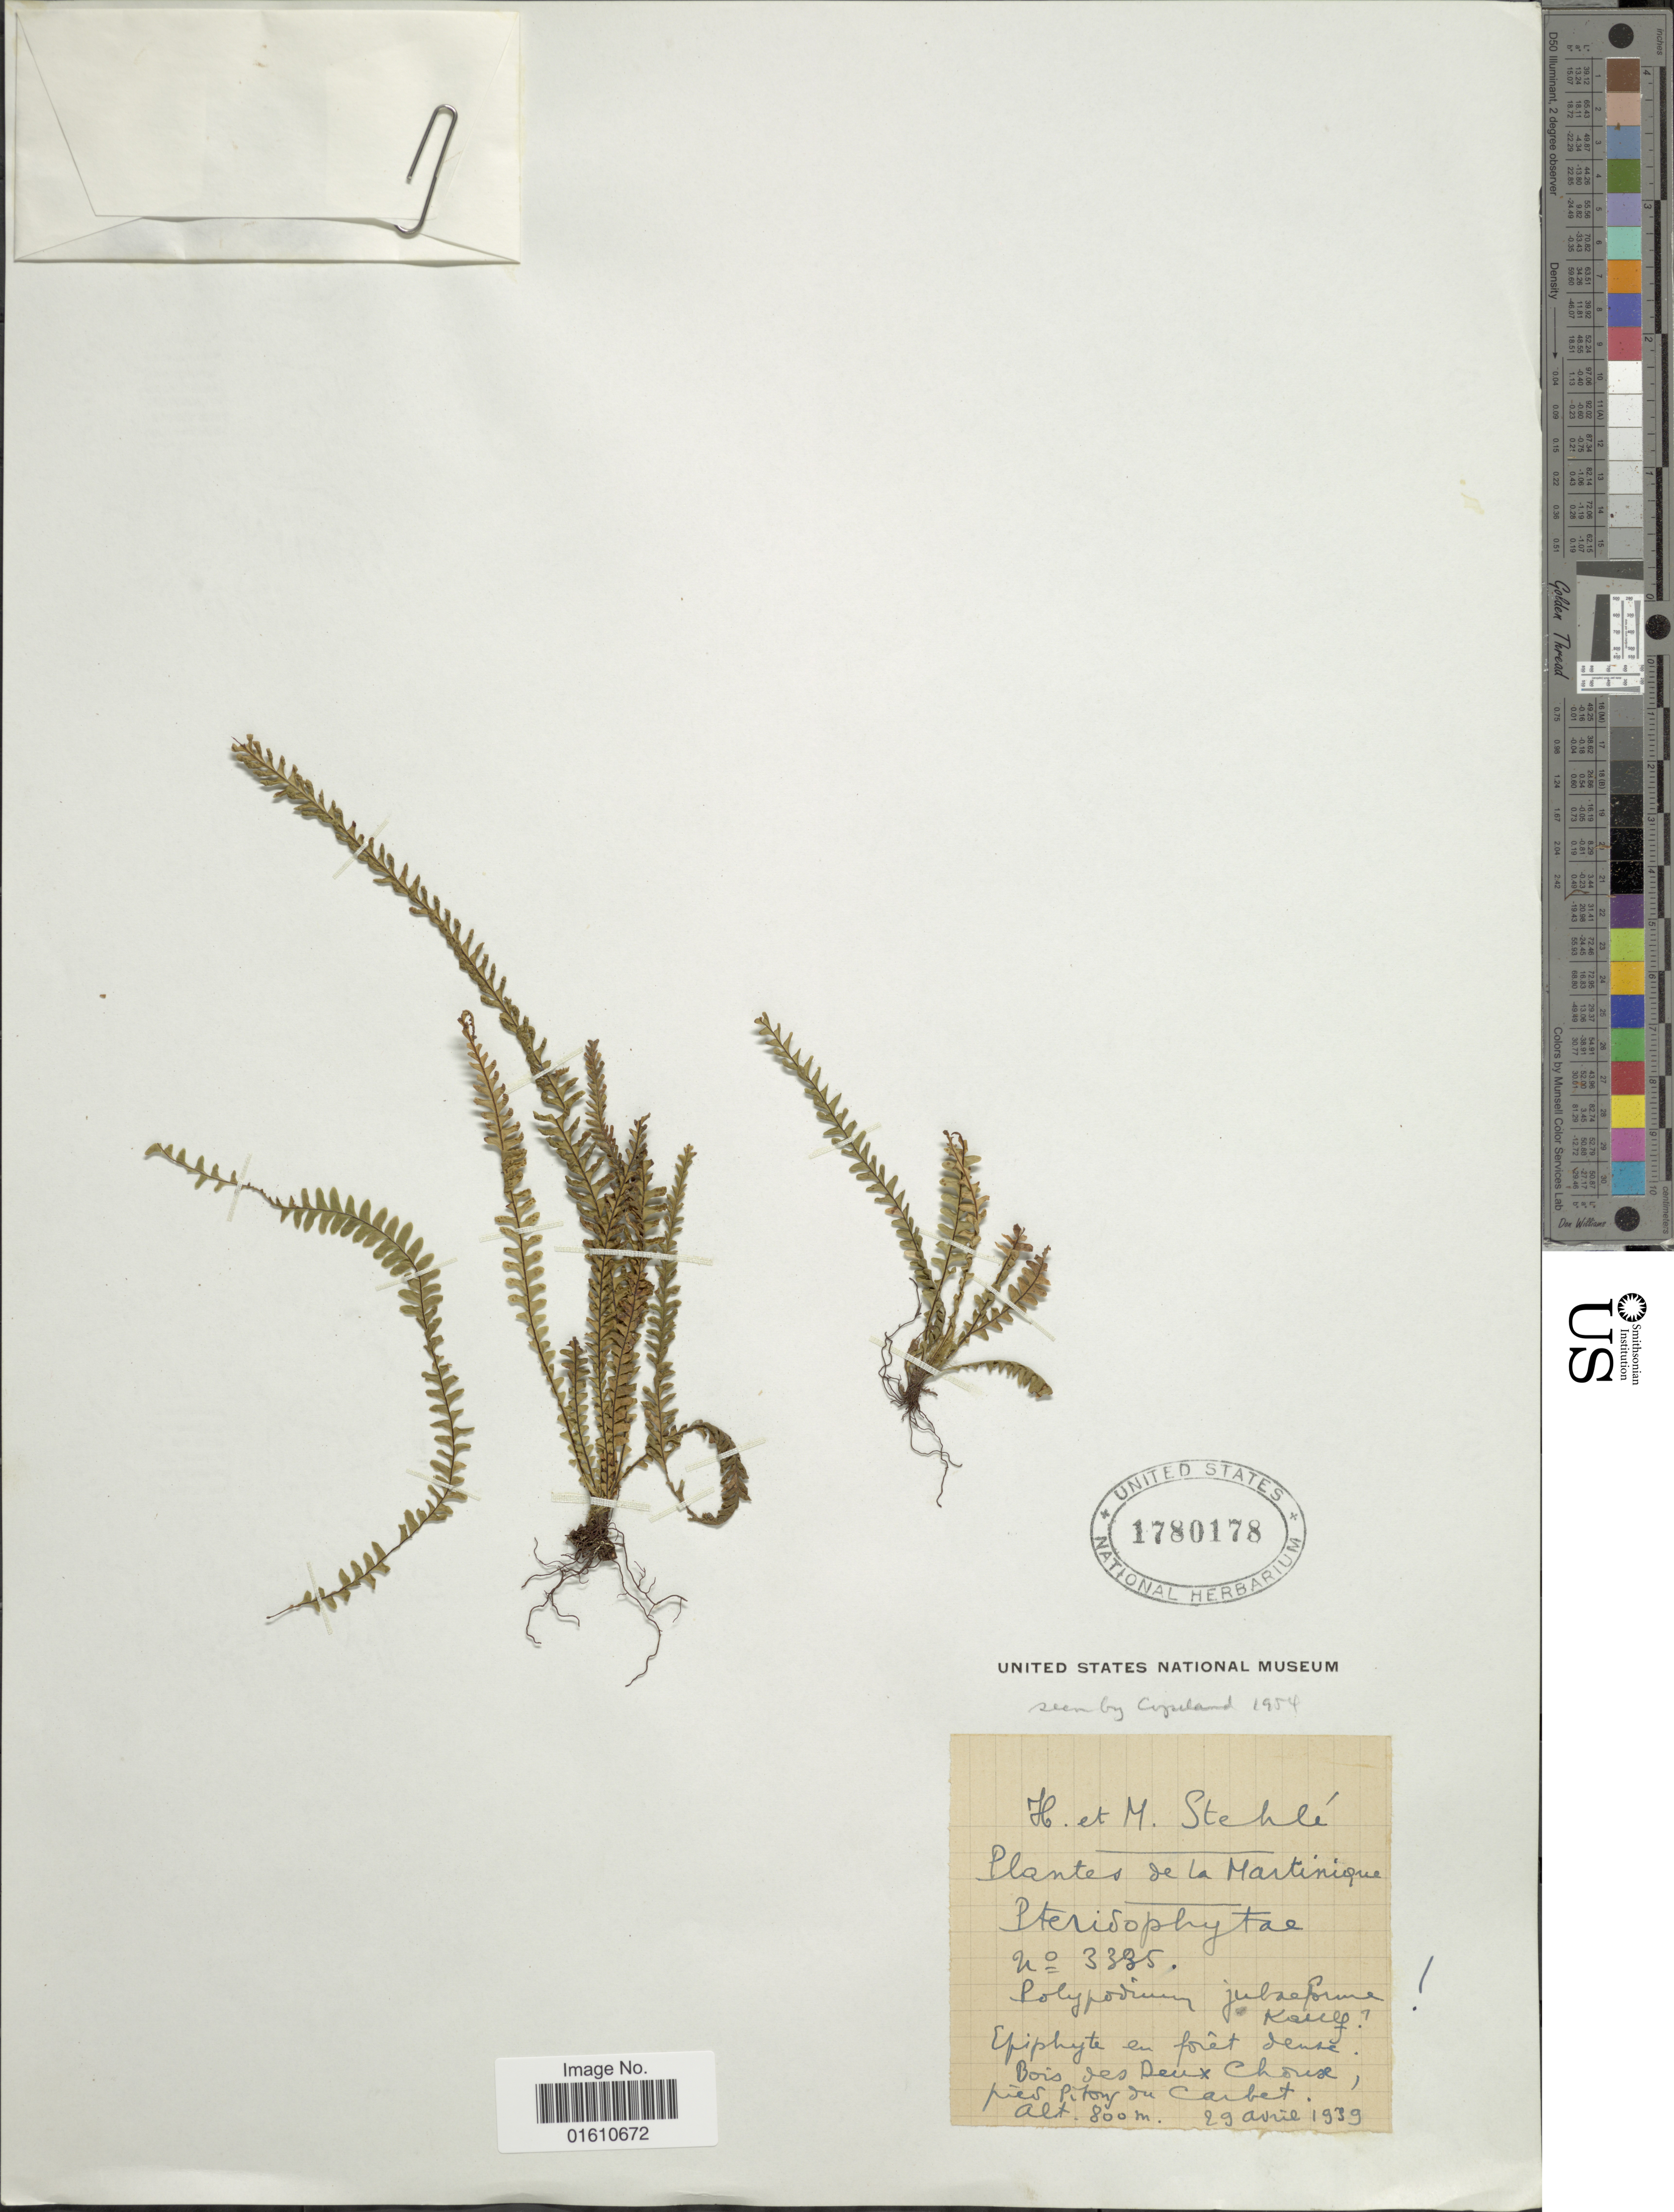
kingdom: Plantae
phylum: Tracheophyta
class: Polypodiopsida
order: Polypodiales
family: Polypodiaceae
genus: Lellingeria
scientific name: Lellingeria suspensa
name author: (L.) A.R. Sm. & R.C. Moran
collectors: H. Stehlé & M. Stehlé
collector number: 3335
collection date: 1939-04-29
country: Martinique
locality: Bois des Deux Chouse, pres Pitong du Carbet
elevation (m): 800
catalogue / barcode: US 1780178